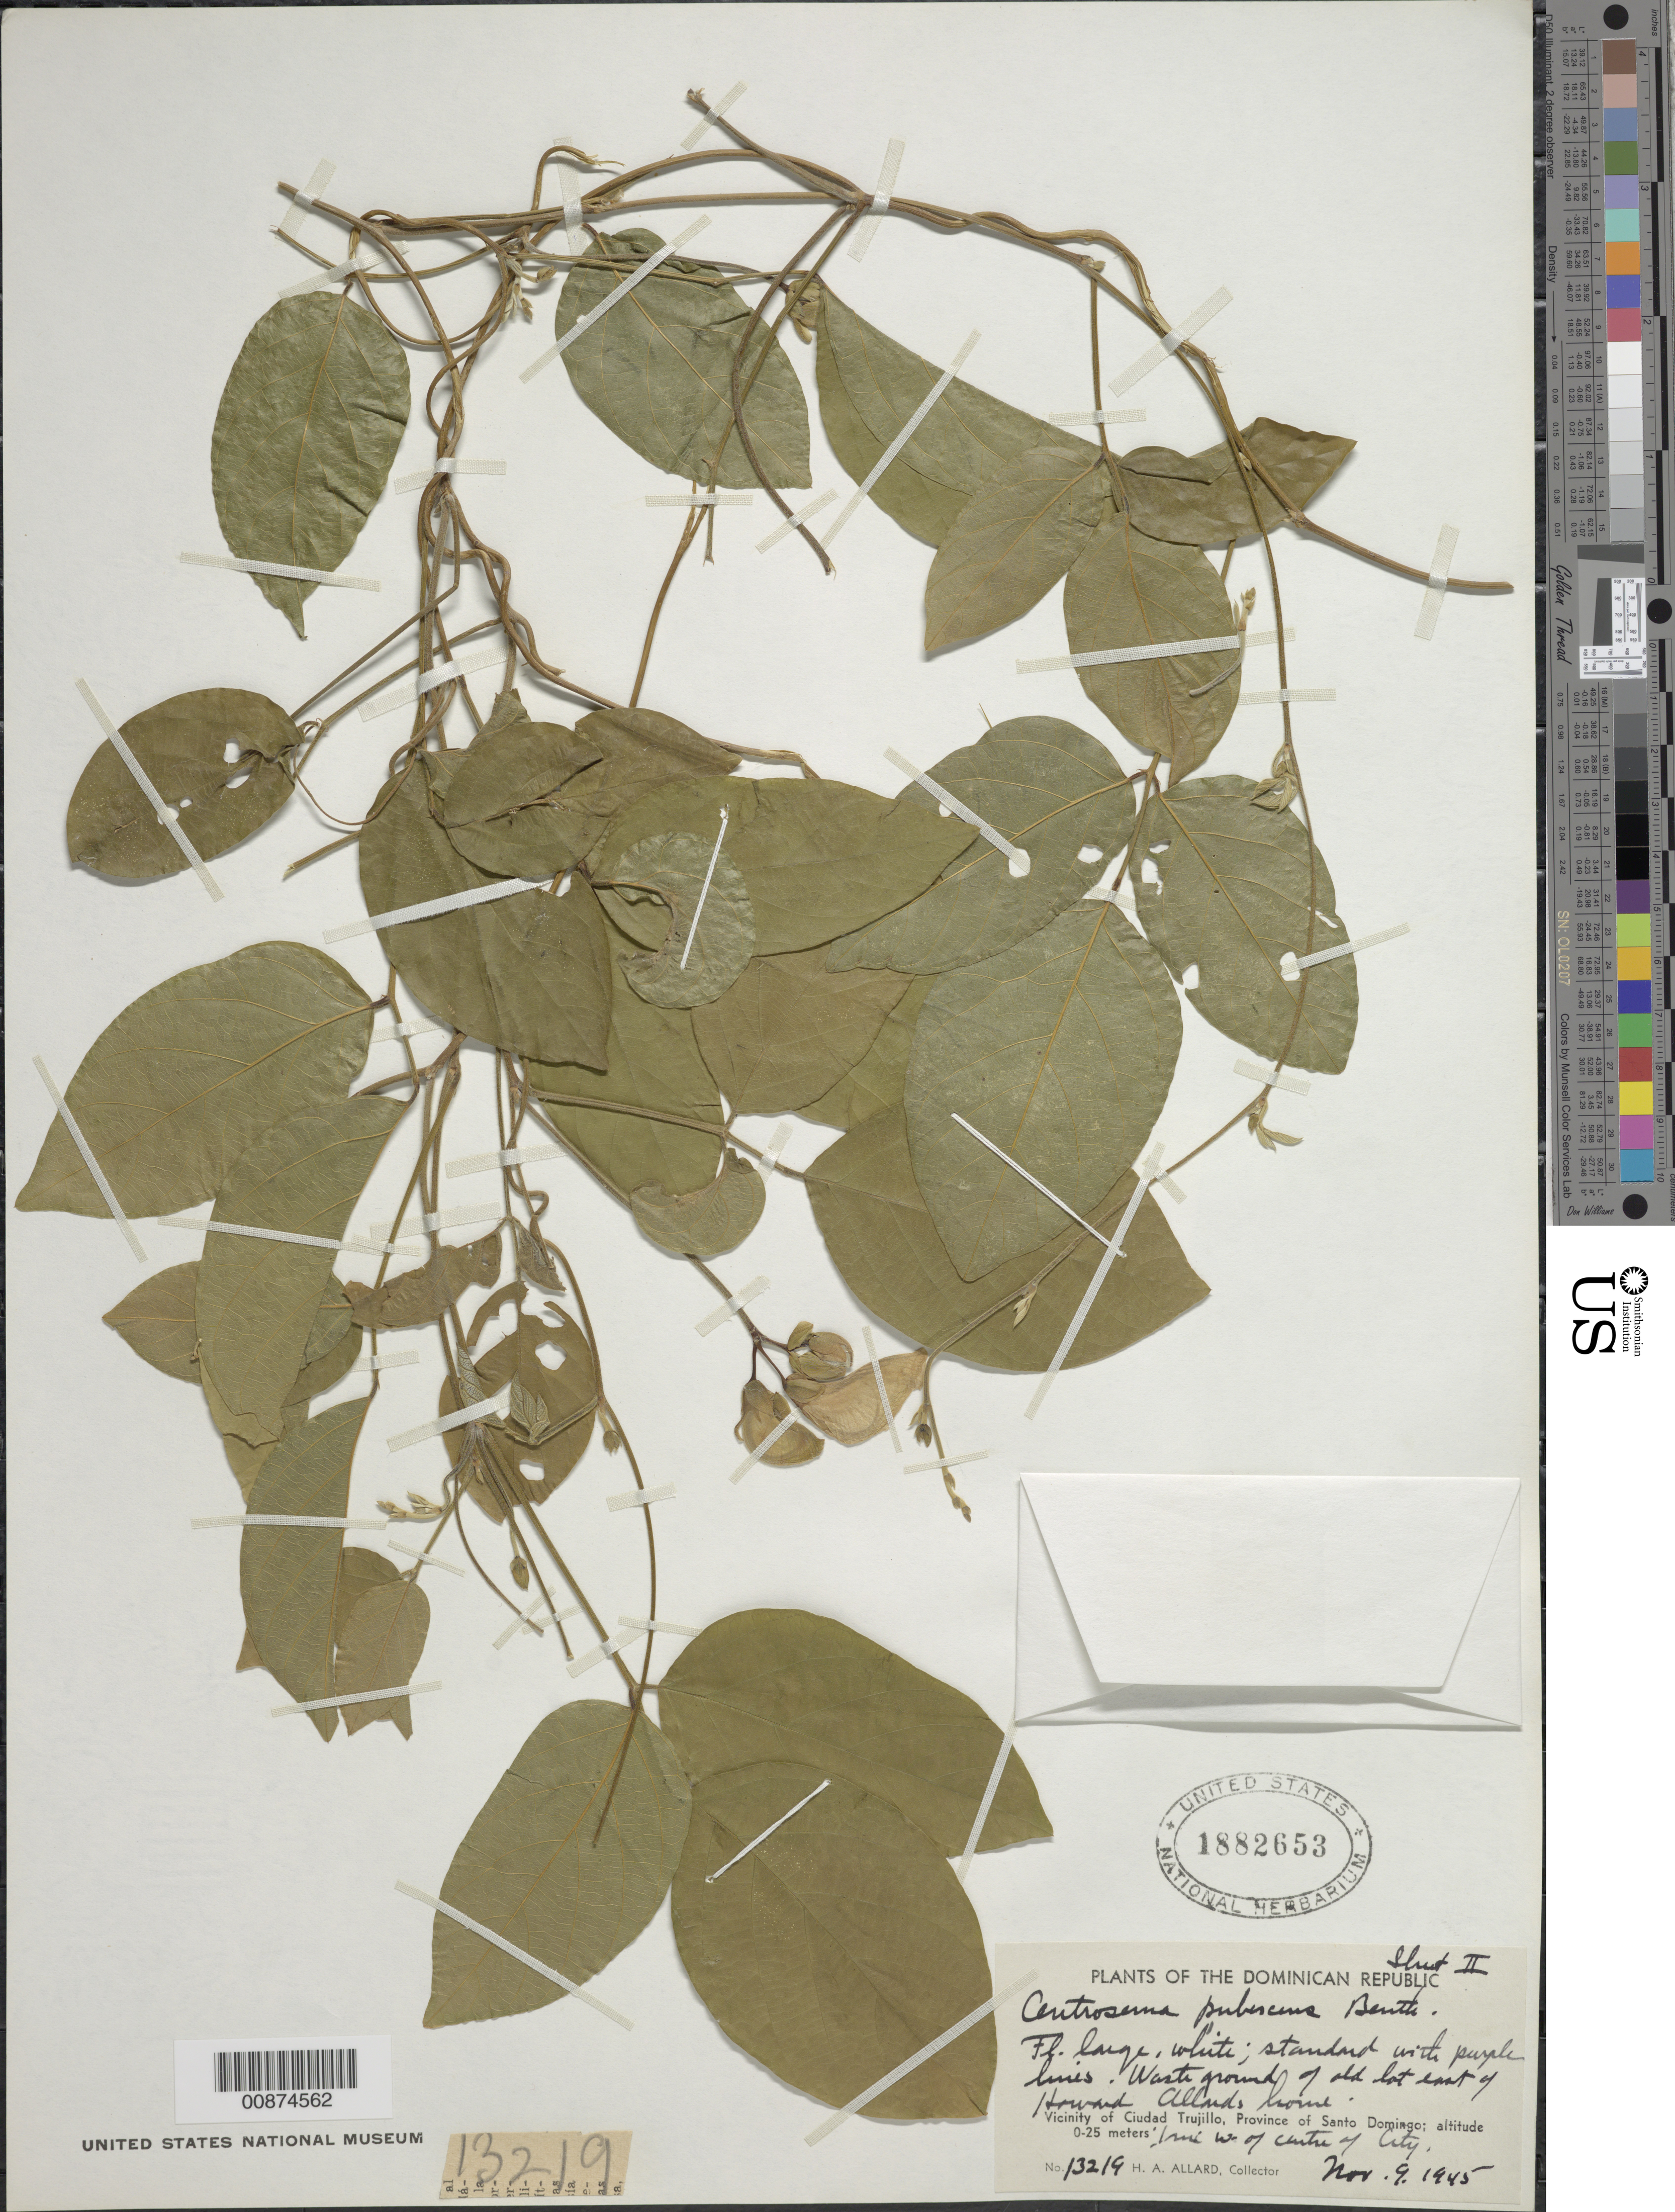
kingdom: Plantae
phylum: Tracheophyta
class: Magnoliopsida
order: Fabales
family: Fabaceae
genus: Centrosema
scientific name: Centrosema pubescens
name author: Benth.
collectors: H. A. Allard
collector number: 13219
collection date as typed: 09 Nov 1945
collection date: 1945-11-09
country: Dominican Republic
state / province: Distrito Nacional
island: Hispaniola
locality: Vicinity of Ciudad Trujillo, Province of Santo Domingo (obsolete). Waste ground of old lot east of Howard Allard's home, 1 mi. W of center of city.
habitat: Waste ground of old lot.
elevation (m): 0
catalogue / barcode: US 1882653